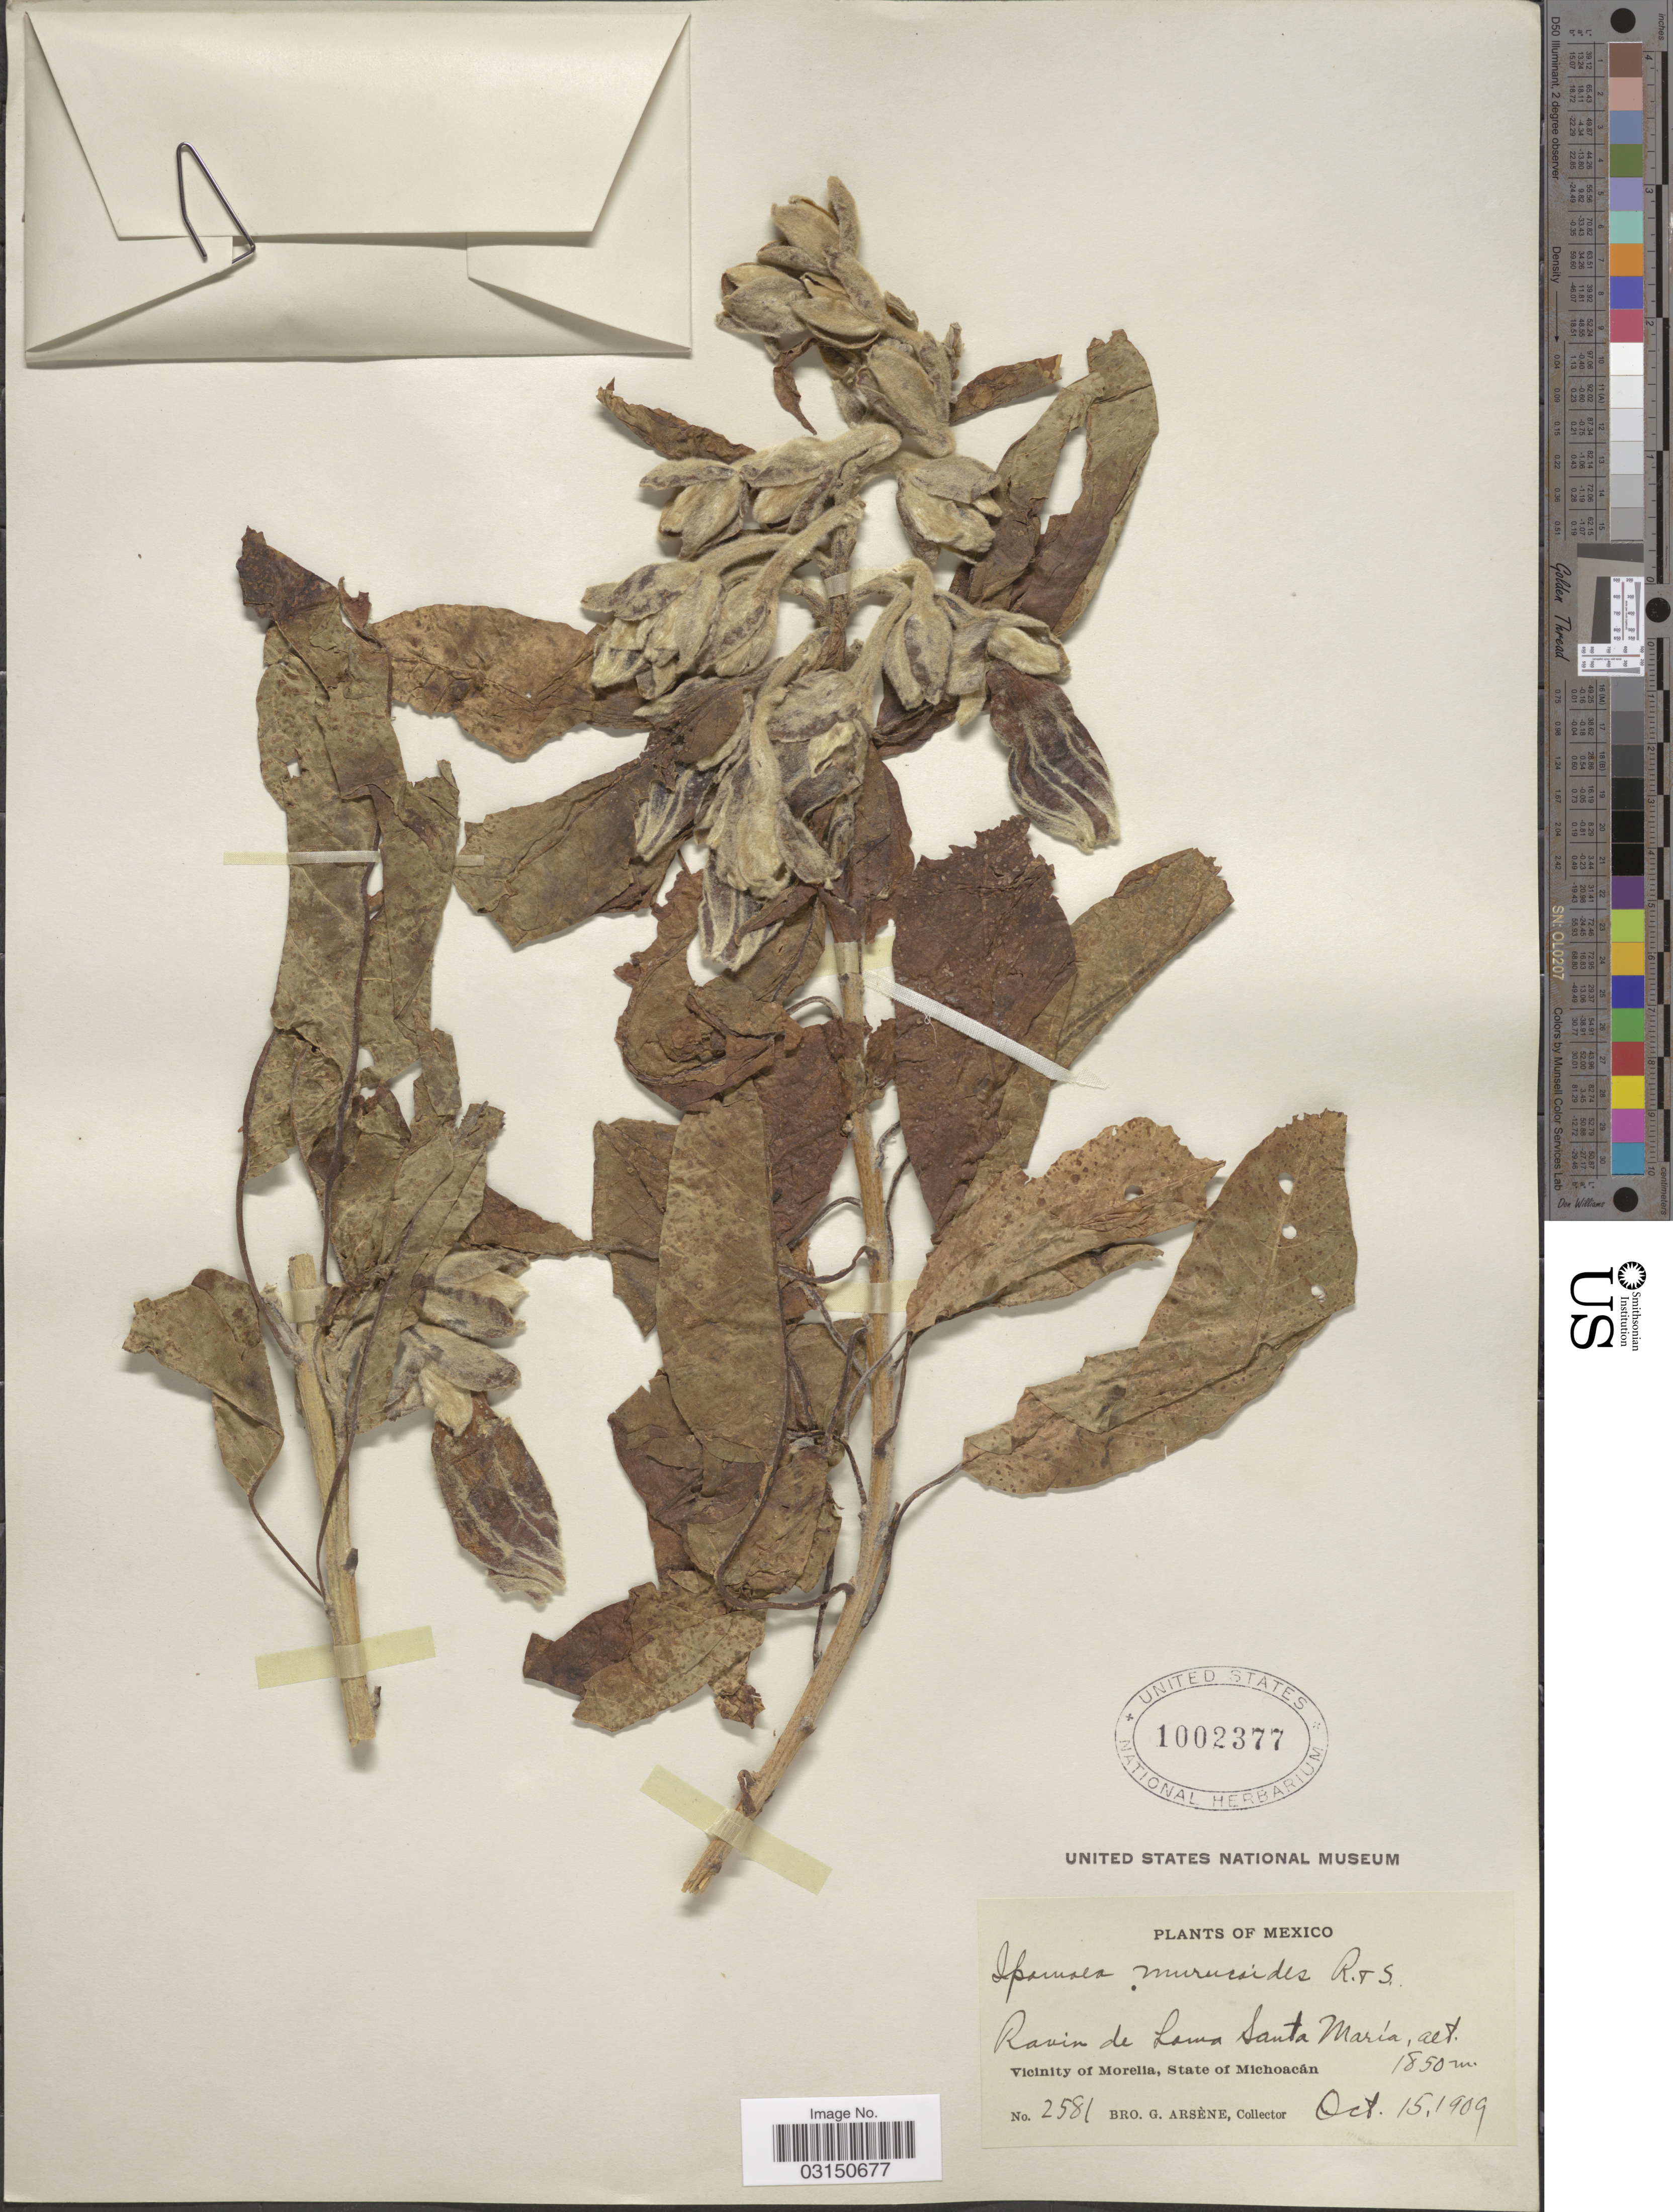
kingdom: Plantae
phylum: Tracheophyta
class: Magnoliopsida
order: Solanales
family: Convolvulaceae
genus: Ipomoea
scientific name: Ipomoea murucoides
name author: Roem. & Schult.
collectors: Bro. G. Arsène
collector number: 281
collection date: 1909-10-15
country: Mexico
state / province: Michoacán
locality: Ravin de Loma Santa María. Vicinity of Morelia.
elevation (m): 1850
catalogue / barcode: US 1002377